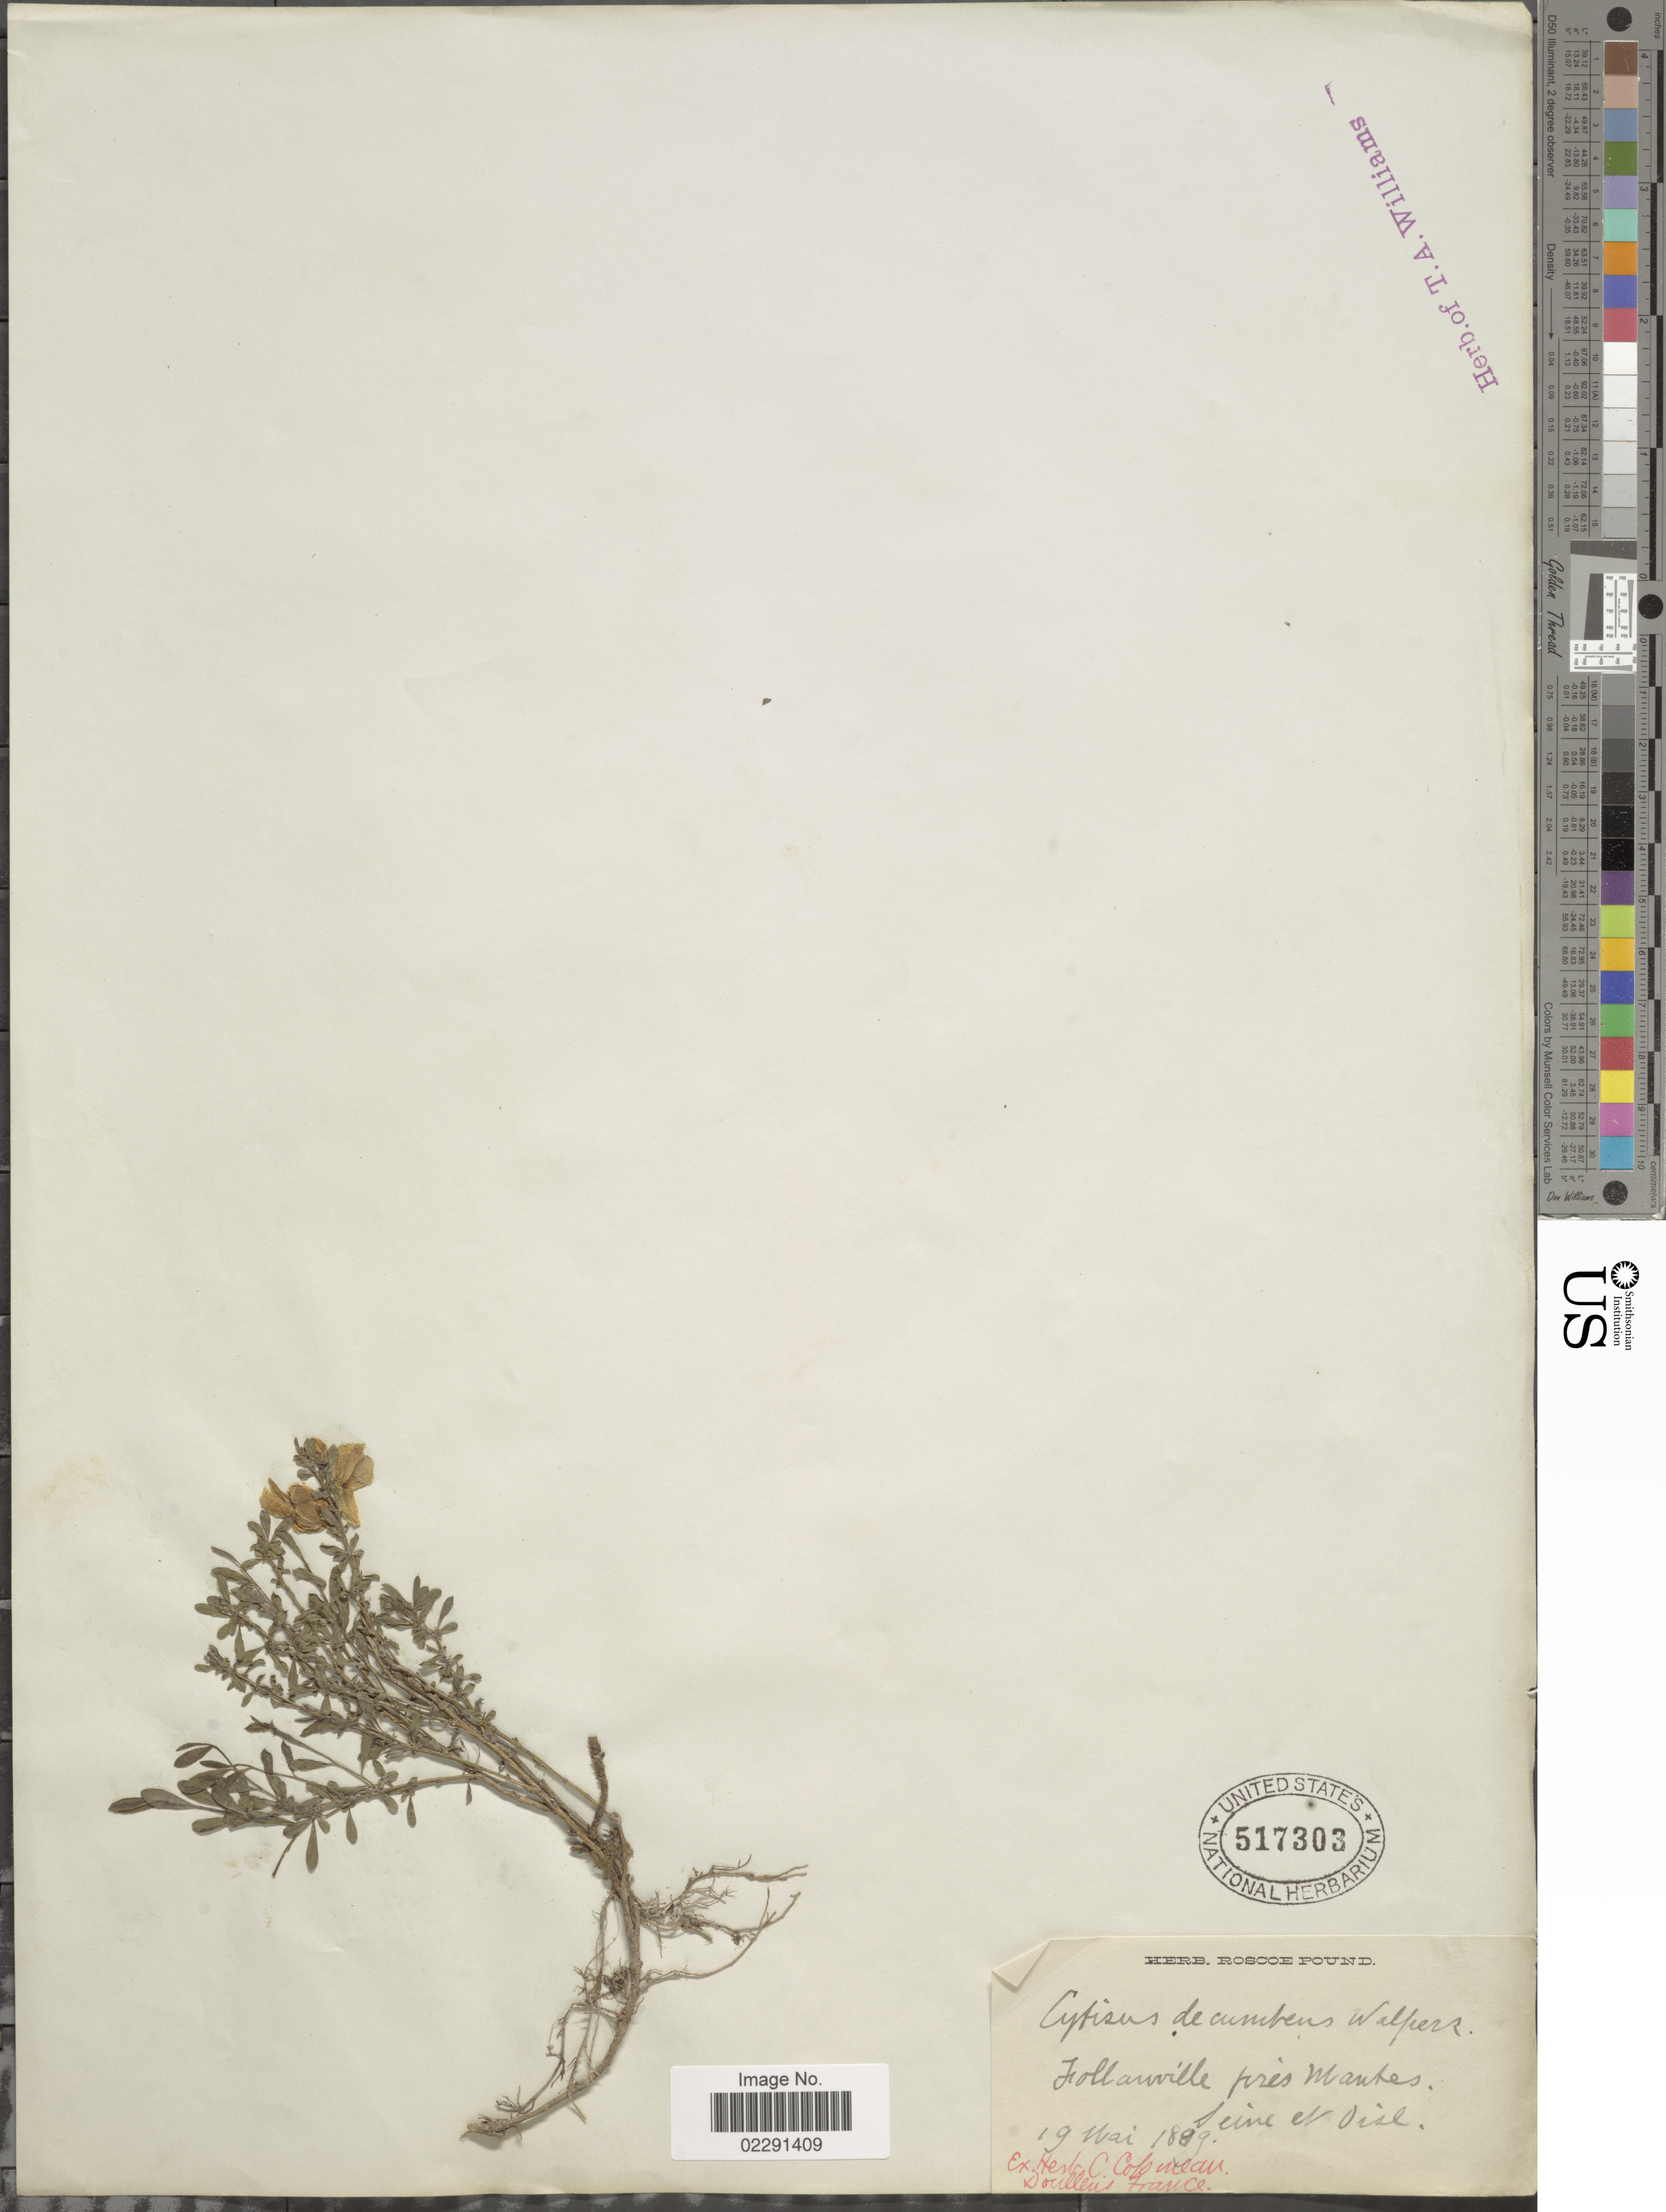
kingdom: Plantae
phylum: Tracheophyta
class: Magnoliopsida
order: Fabales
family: Fabaceae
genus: Cytisus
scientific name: Cytisus decumbens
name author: (Durande) Spach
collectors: ex herb. C. Copineau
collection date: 1889-05-19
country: France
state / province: Île-de-France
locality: Follainville près Mantes, Seine et Oise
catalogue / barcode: US 517303